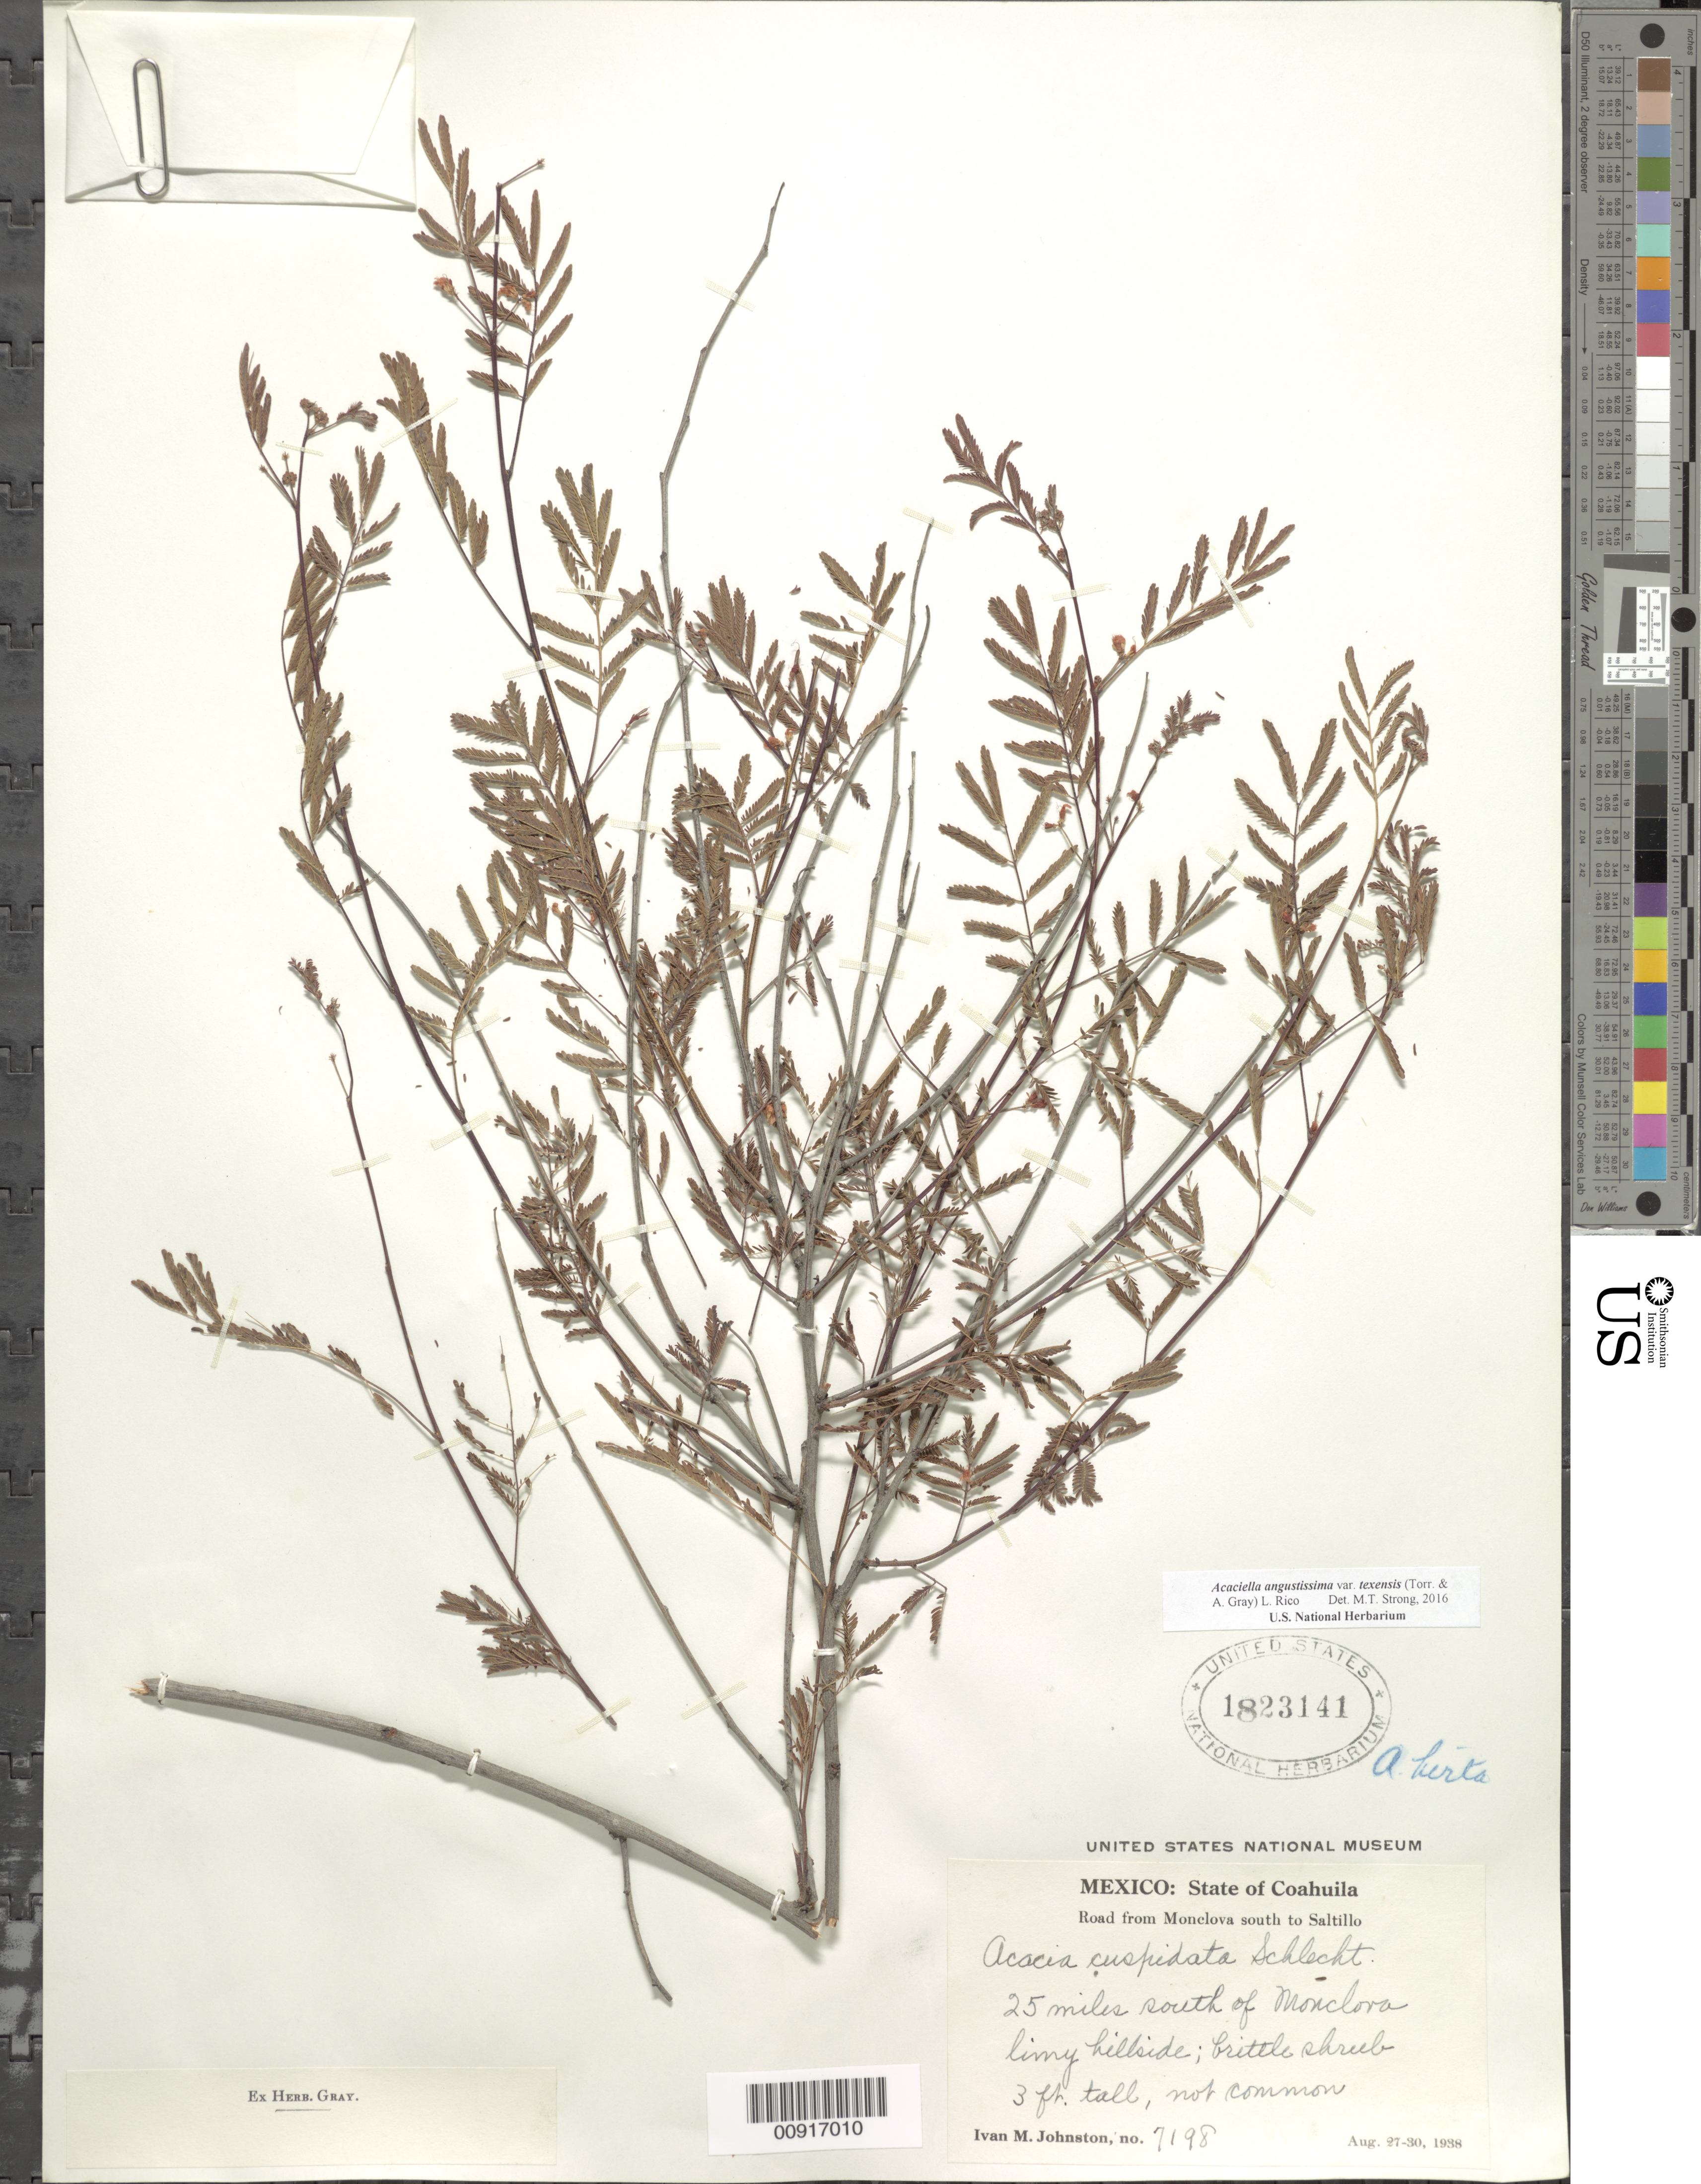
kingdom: Plantae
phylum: Tracheophyta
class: Magnoliopsida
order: Fabales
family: Fabaceae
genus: Acaciella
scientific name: Acaciella angustissima var. texensis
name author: (Nutt. ex Torr. & A. Gray) L. Rico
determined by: Strong, M. T., (US), Smithsonian Institution - National Museum of Natural History (UNITED STATES)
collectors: I.M. Johnston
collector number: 7198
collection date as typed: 27 Aug 1938 to 30 Aug 1938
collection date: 1938-08-27/1938-08-30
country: Mexico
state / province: Coahuila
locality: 25 miles south of Monclova. Road from Monclova to Saltillo.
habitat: Limy hillside.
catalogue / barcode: US 1823141